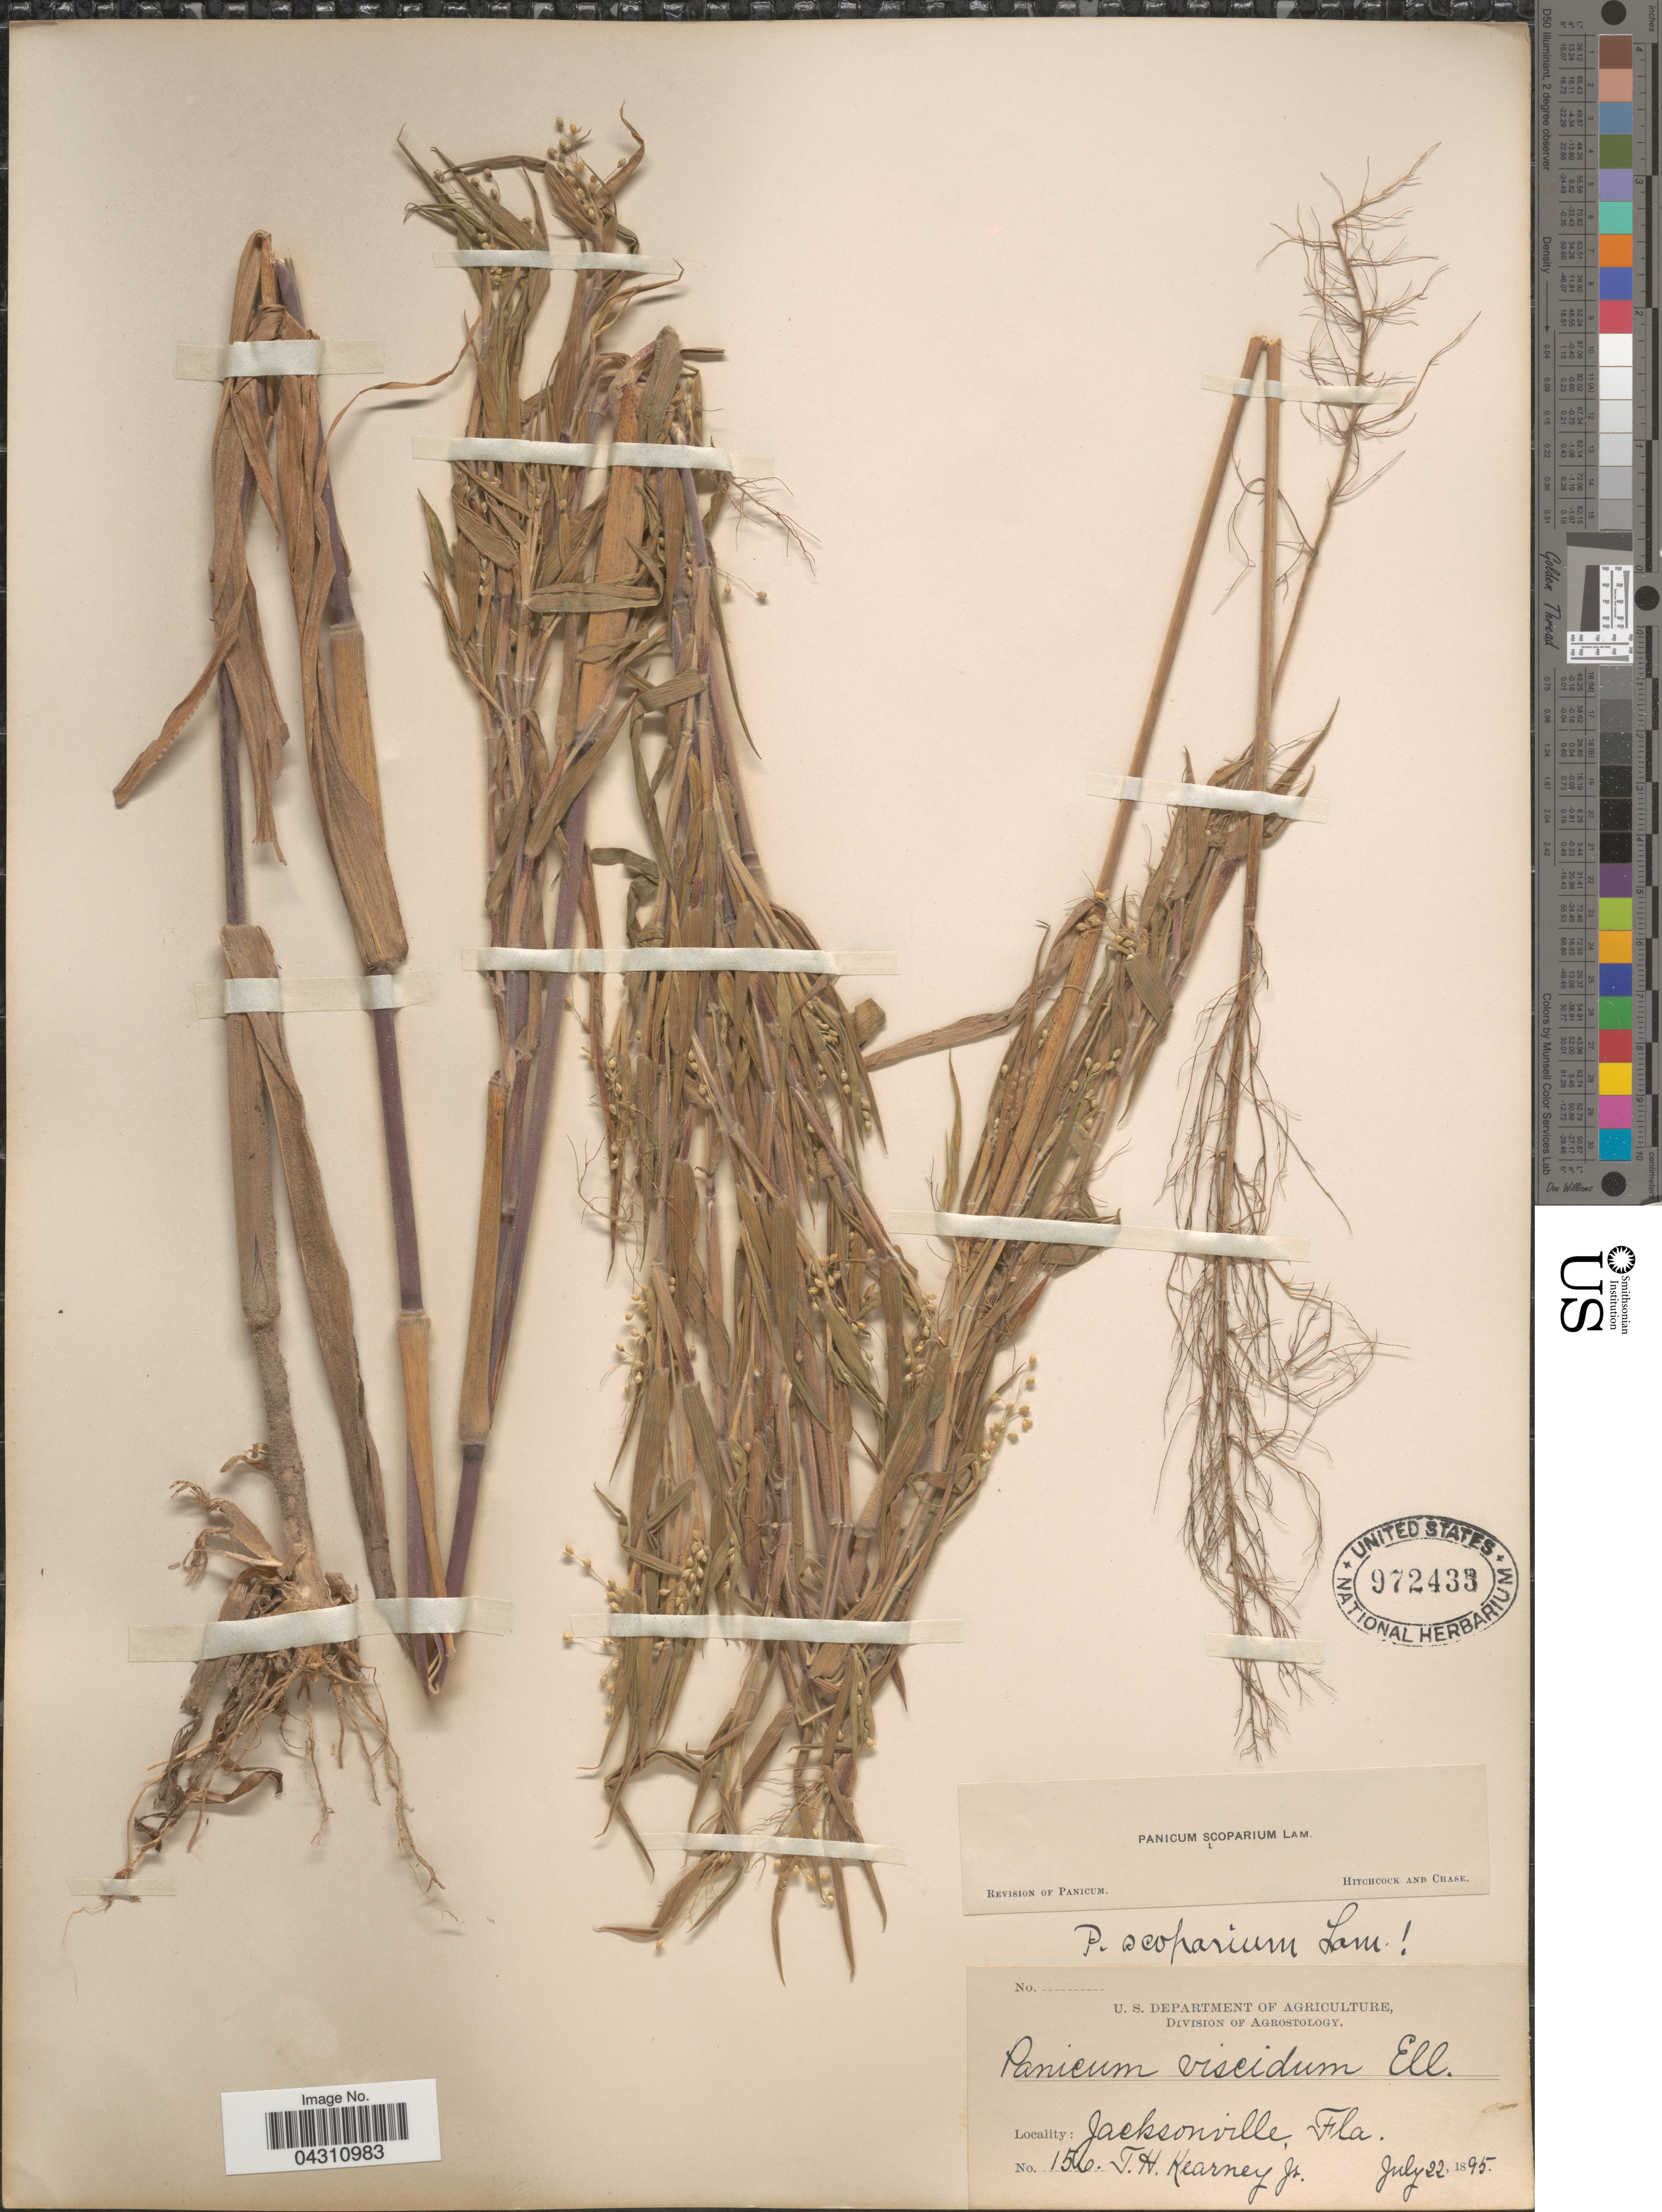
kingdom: Plantae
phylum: Tracheophyta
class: Liliopsida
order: Poales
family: Poaceae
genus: Dichanthelium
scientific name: Dichanthelium scoparium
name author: (Lam.) Gould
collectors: T. H. Kearney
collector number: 156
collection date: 1895-07-22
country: United States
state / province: Florida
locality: Jacksonville.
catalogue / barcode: US 972433